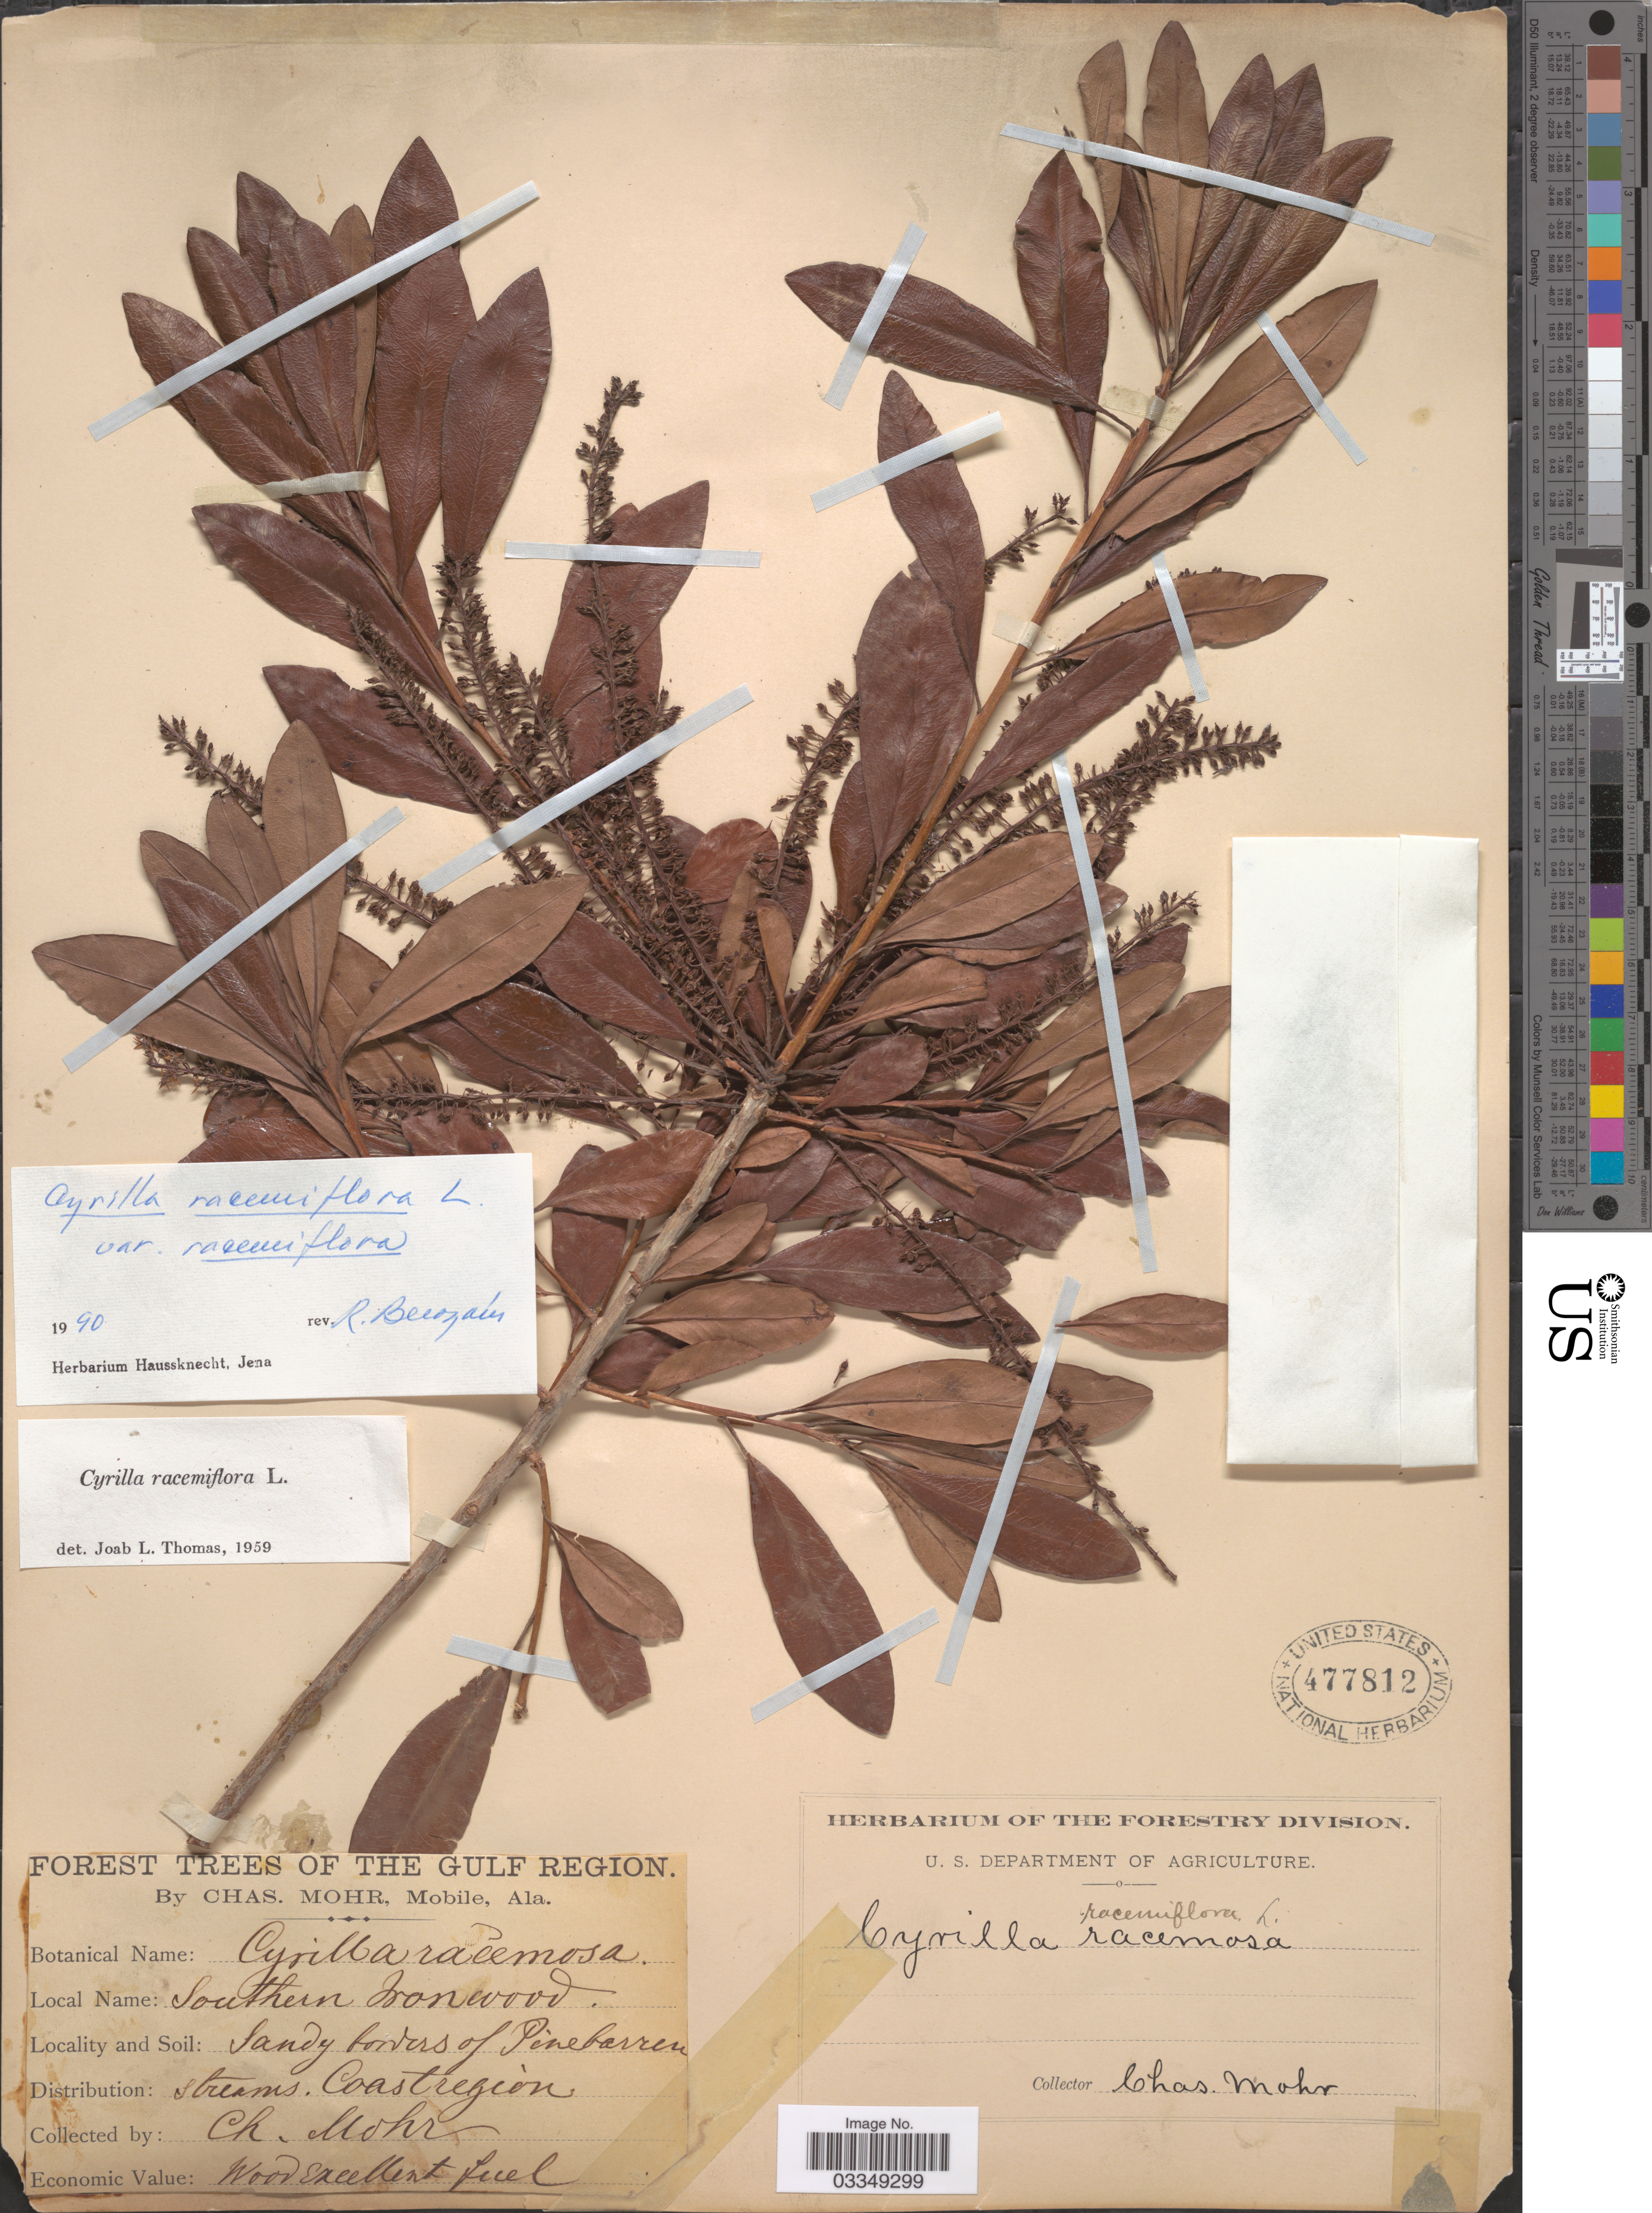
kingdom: Plantae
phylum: Tracheophyta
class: Magnoliopsida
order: Ericales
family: Cyrillaceae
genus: Cyrilla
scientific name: Cyrilla racemiflora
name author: L.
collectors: C. Mohr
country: United States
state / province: Alabama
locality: The Gulf Region.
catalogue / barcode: US 477812